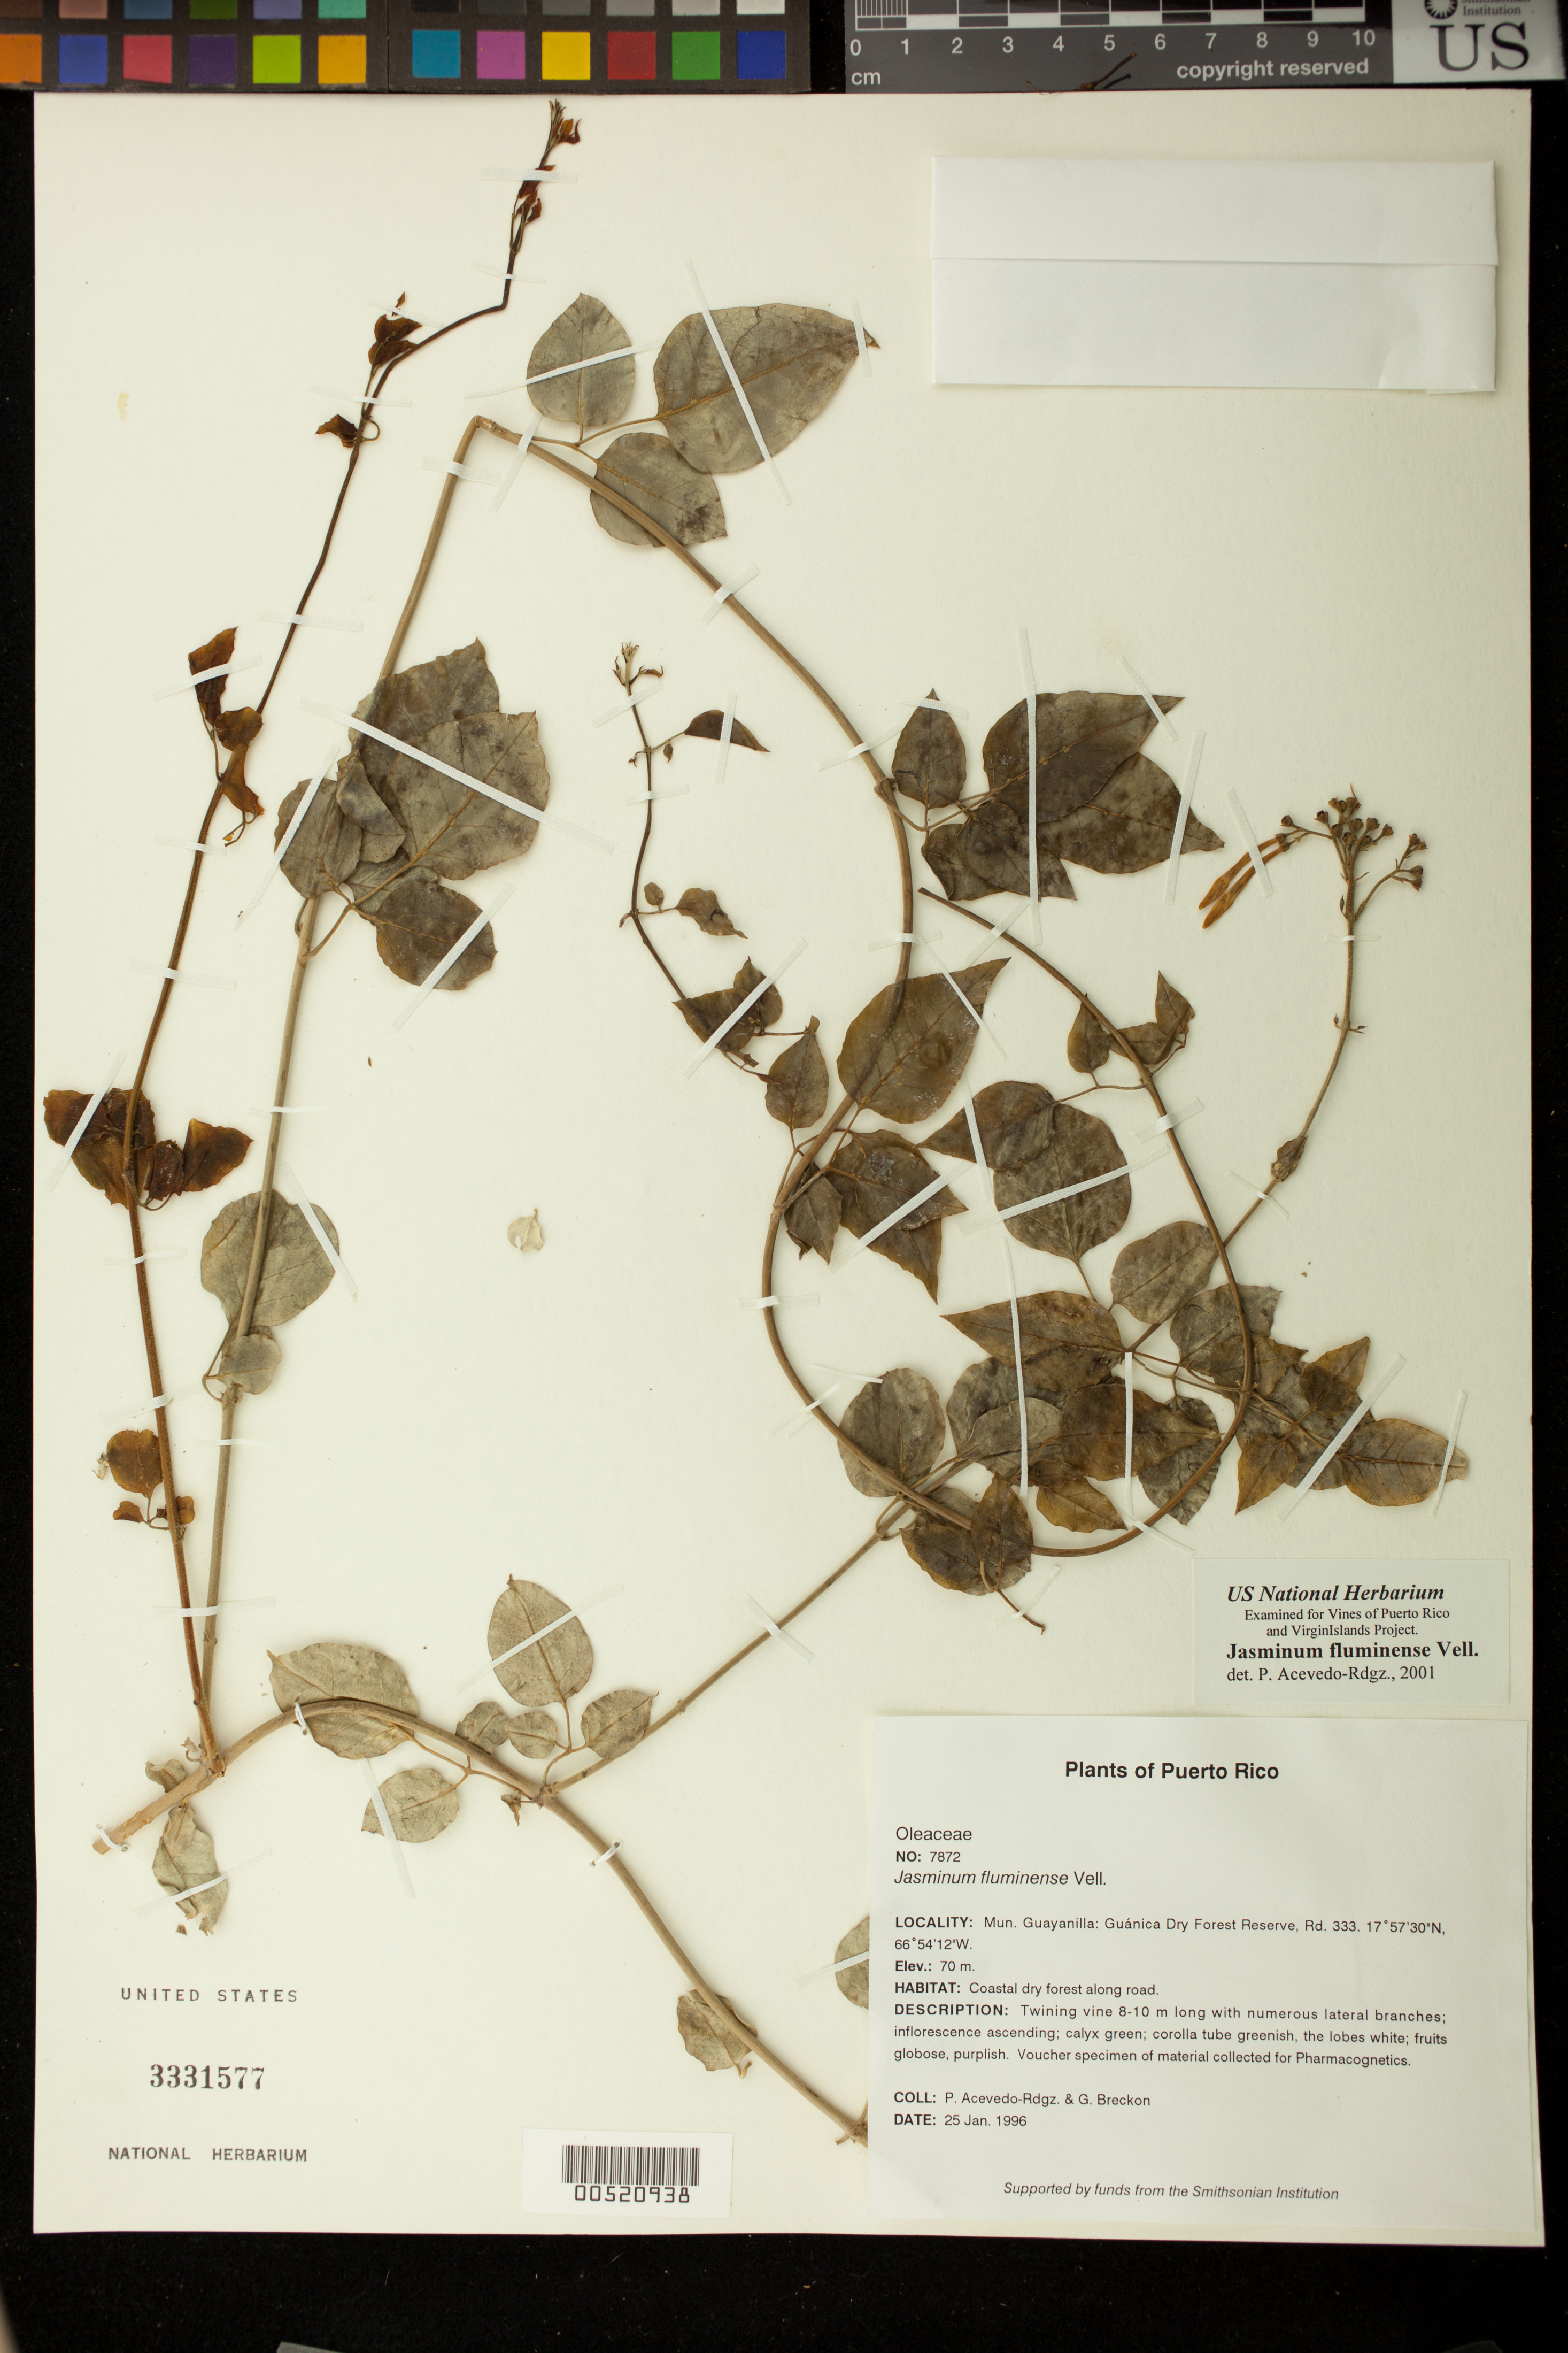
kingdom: Plantae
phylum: Tracheophyta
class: Magnoliopsida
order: Lamiales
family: Oleaceae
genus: Jasminum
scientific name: Jasminum fluminense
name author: Vell.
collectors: P. Acevedo-Rodr. & G. J. Breckon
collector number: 7872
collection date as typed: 25 Jan 1996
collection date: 1996-01-25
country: Puerto Rico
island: Puerto Rico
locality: Mun. Guayanilla: Guánica Dry Forest Reserve, Rd. 333.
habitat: Coastal dry forest along road.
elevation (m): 70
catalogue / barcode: US 3331577